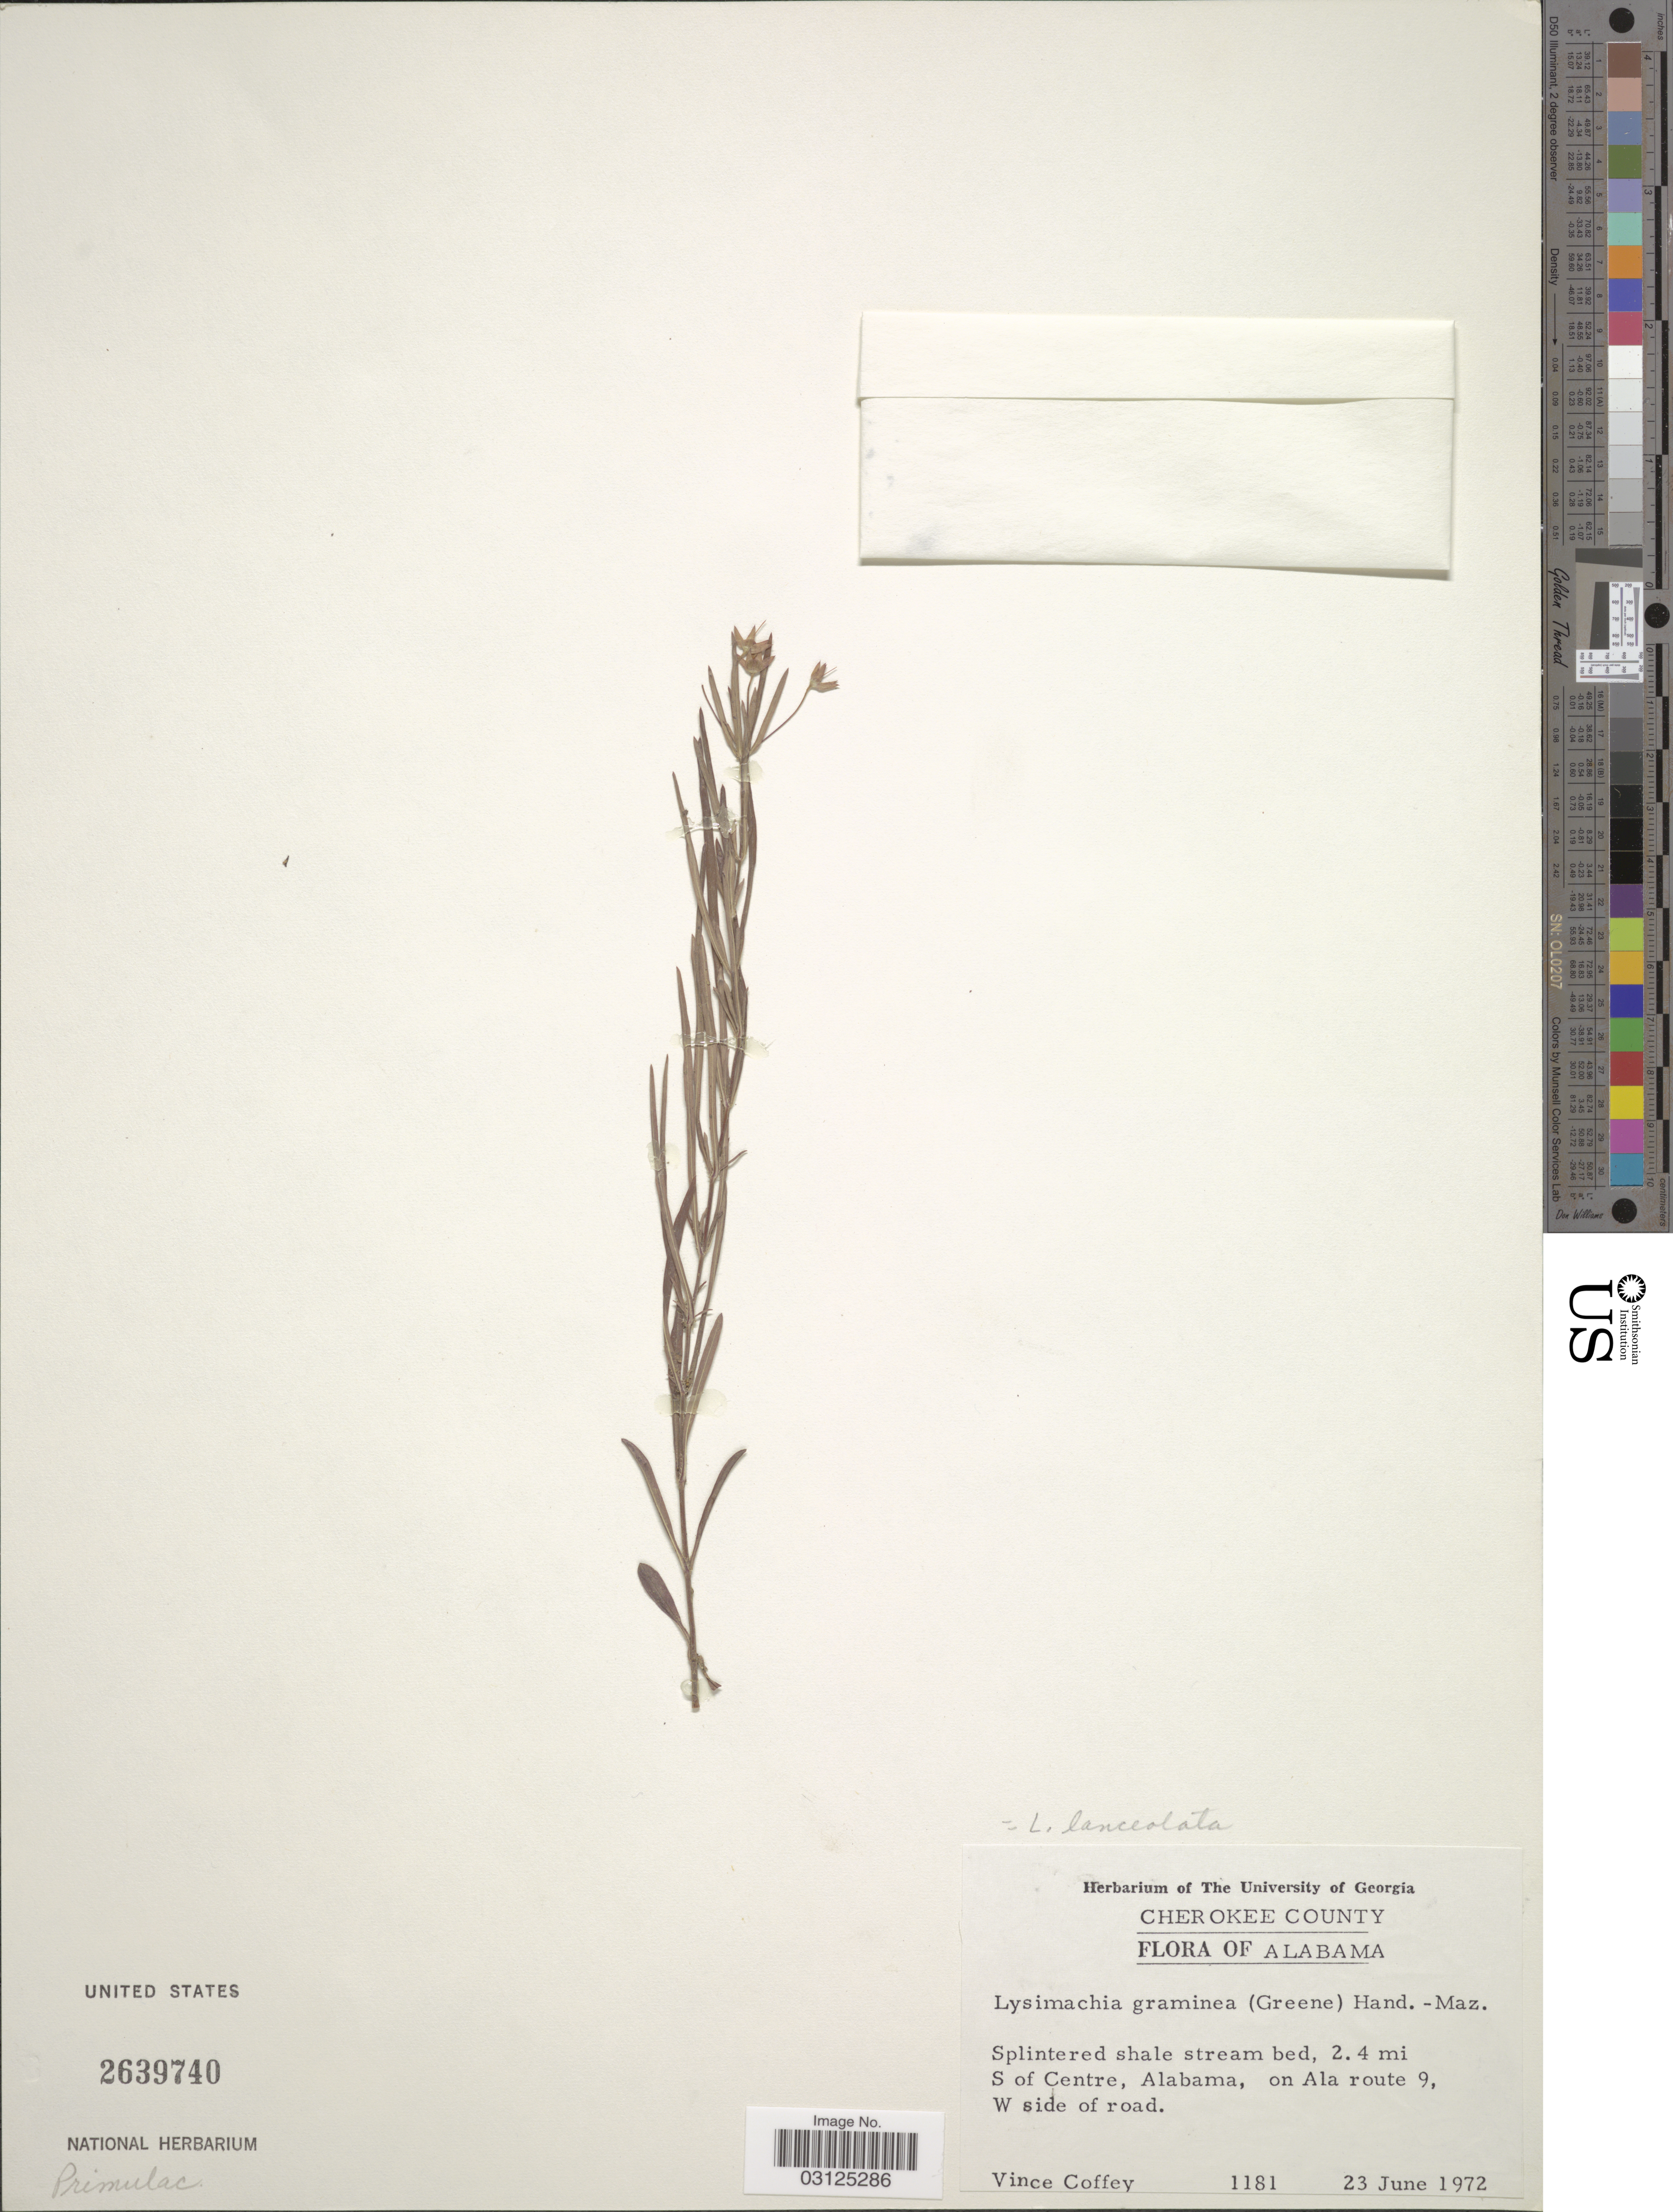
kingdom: Plantae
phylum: Tracheophyta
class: Magnoliopsida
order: Ericales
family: Primulaceae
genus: Lysimachia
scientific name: Lysimachia graminea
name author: (Greene) Hand.-Mazz.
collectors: V. Coffey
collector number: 1181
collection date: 1972-06-23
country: United States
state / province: Alabama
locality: Cherokee County, 2.4 mi S of Centre, on Ala route 9, W side of road.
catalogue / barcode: US 2639740